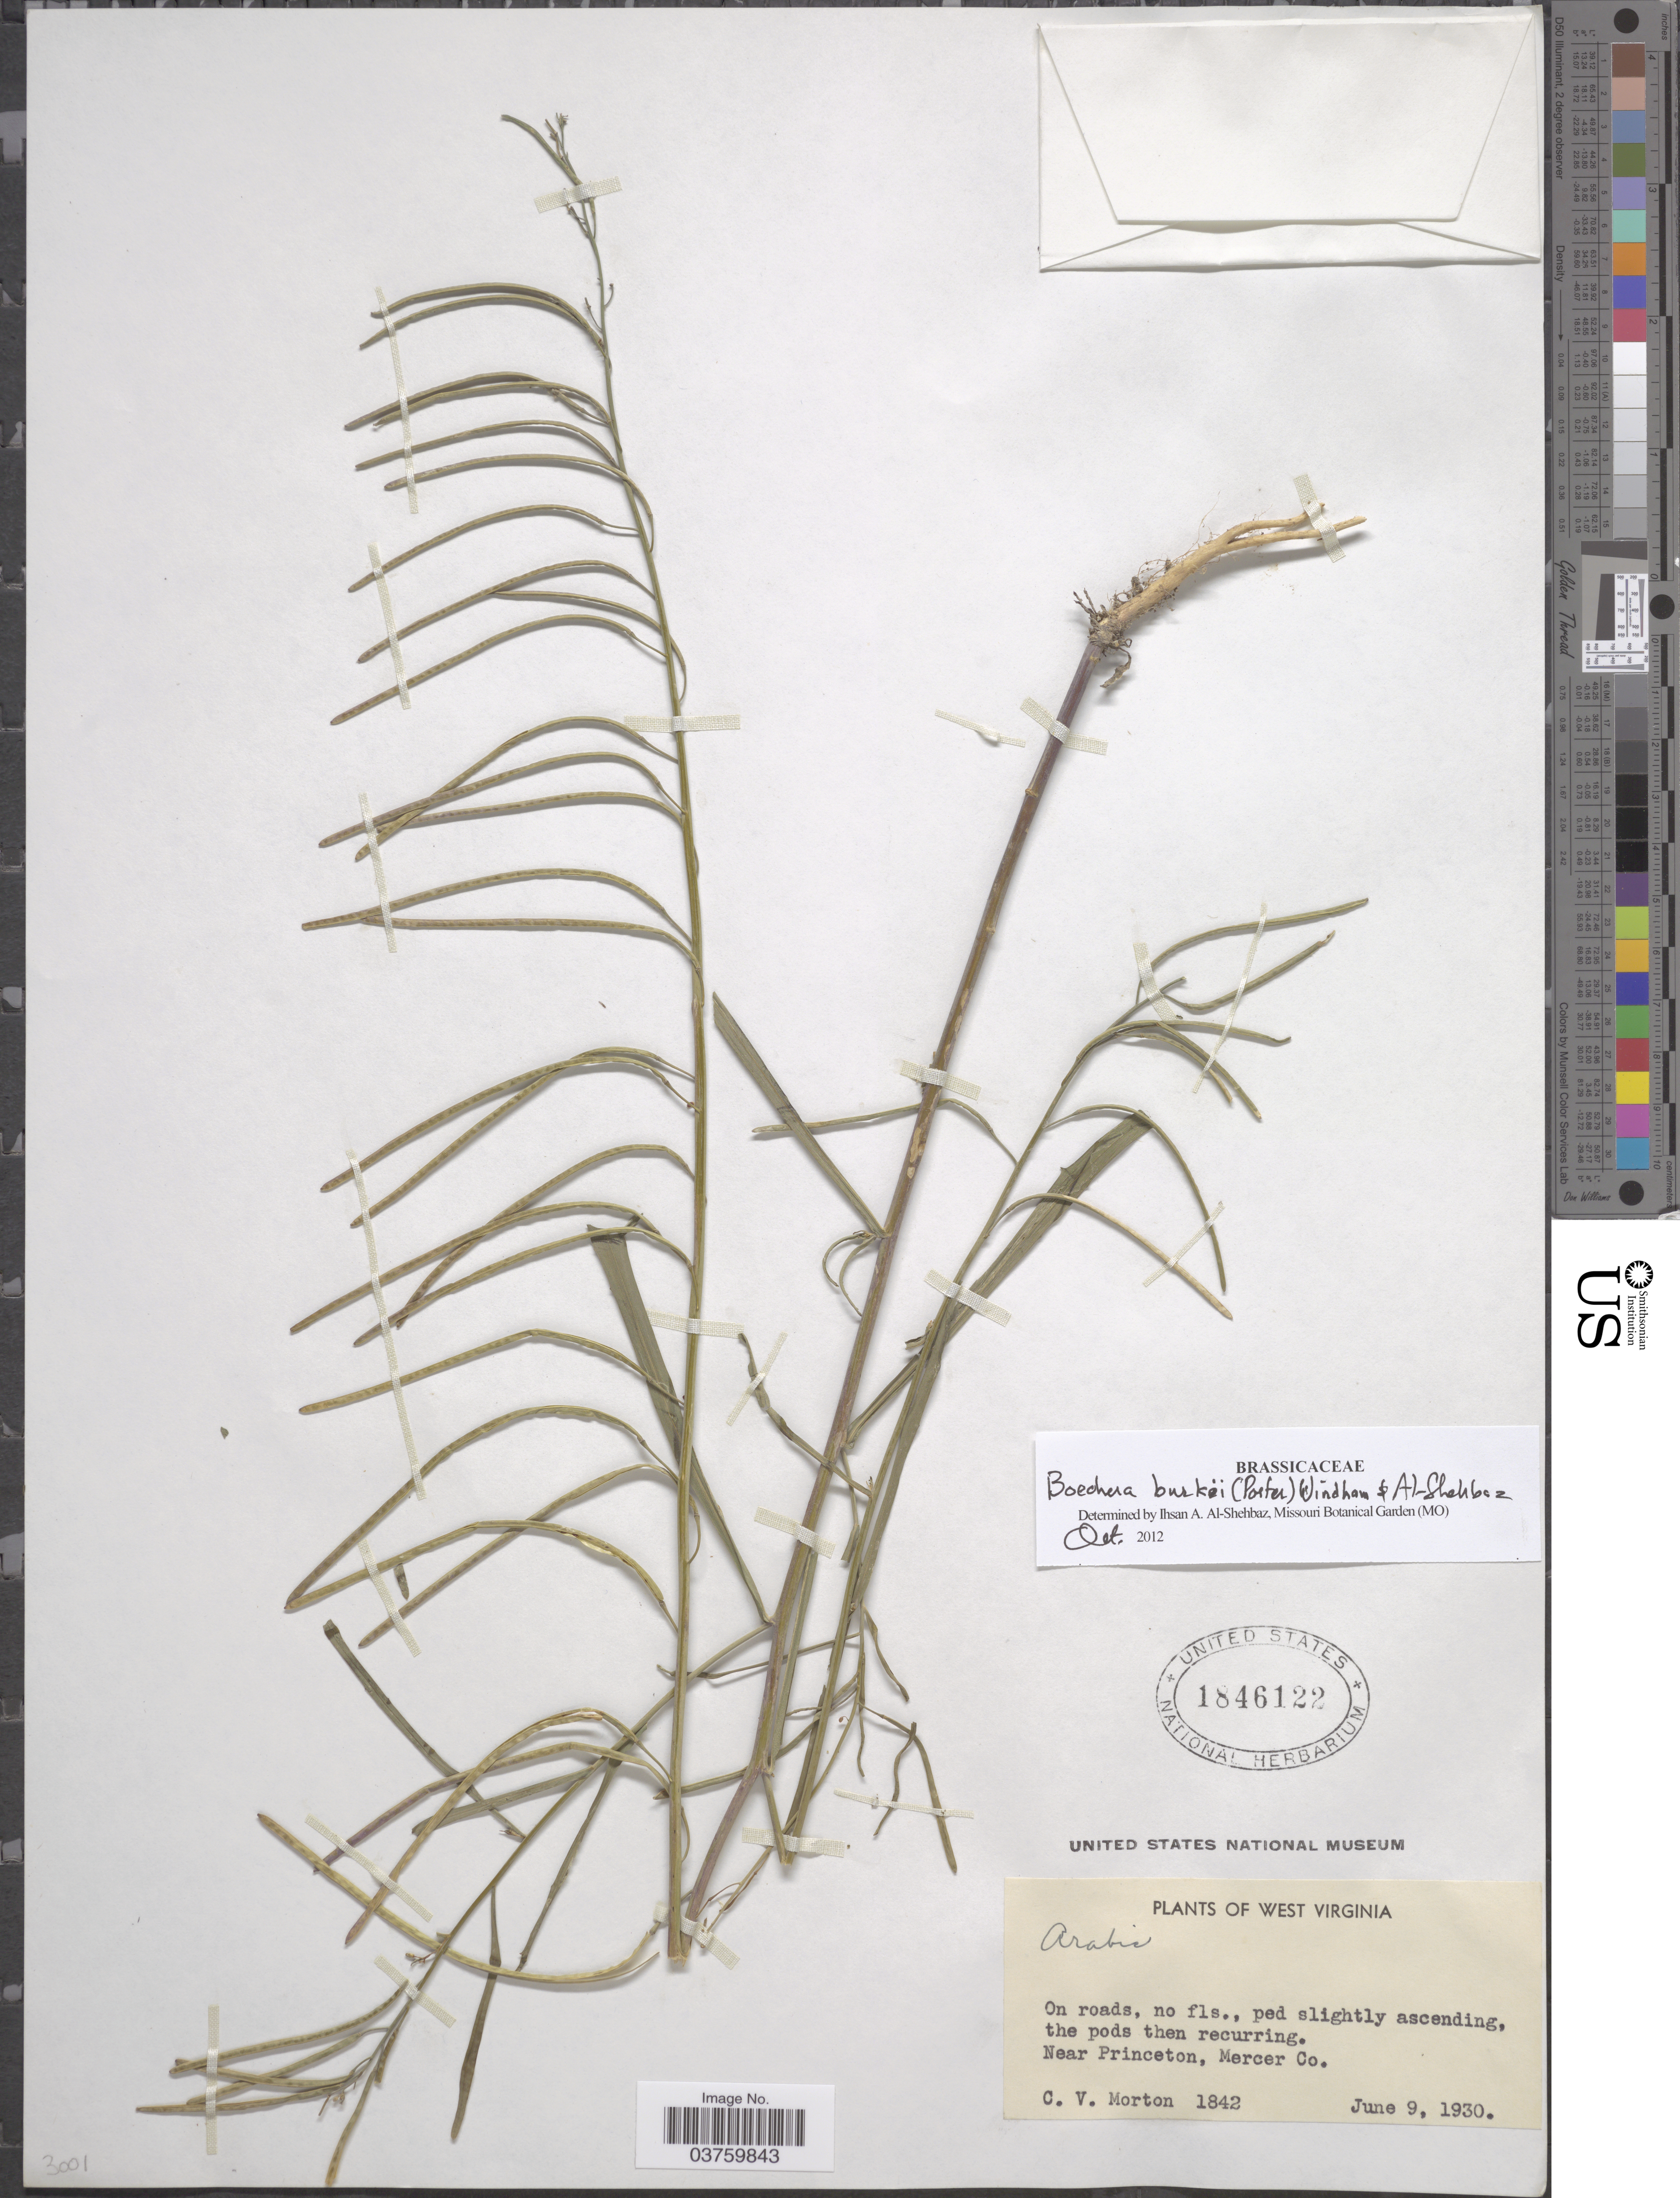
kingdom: Plantae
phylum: Tracheophyta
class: Magnoliopsida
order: Brassicales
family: Brassicaceae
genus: Boechera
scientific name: Boechera burkii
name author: (Porter) Windham & Al-Shehbaz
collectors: C. V. Morton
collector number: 1842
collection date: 1930-06-09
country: United States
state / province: West Virginia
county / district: Mercer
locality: Near Princeton, Mercer Co.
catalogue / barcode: US 1846122